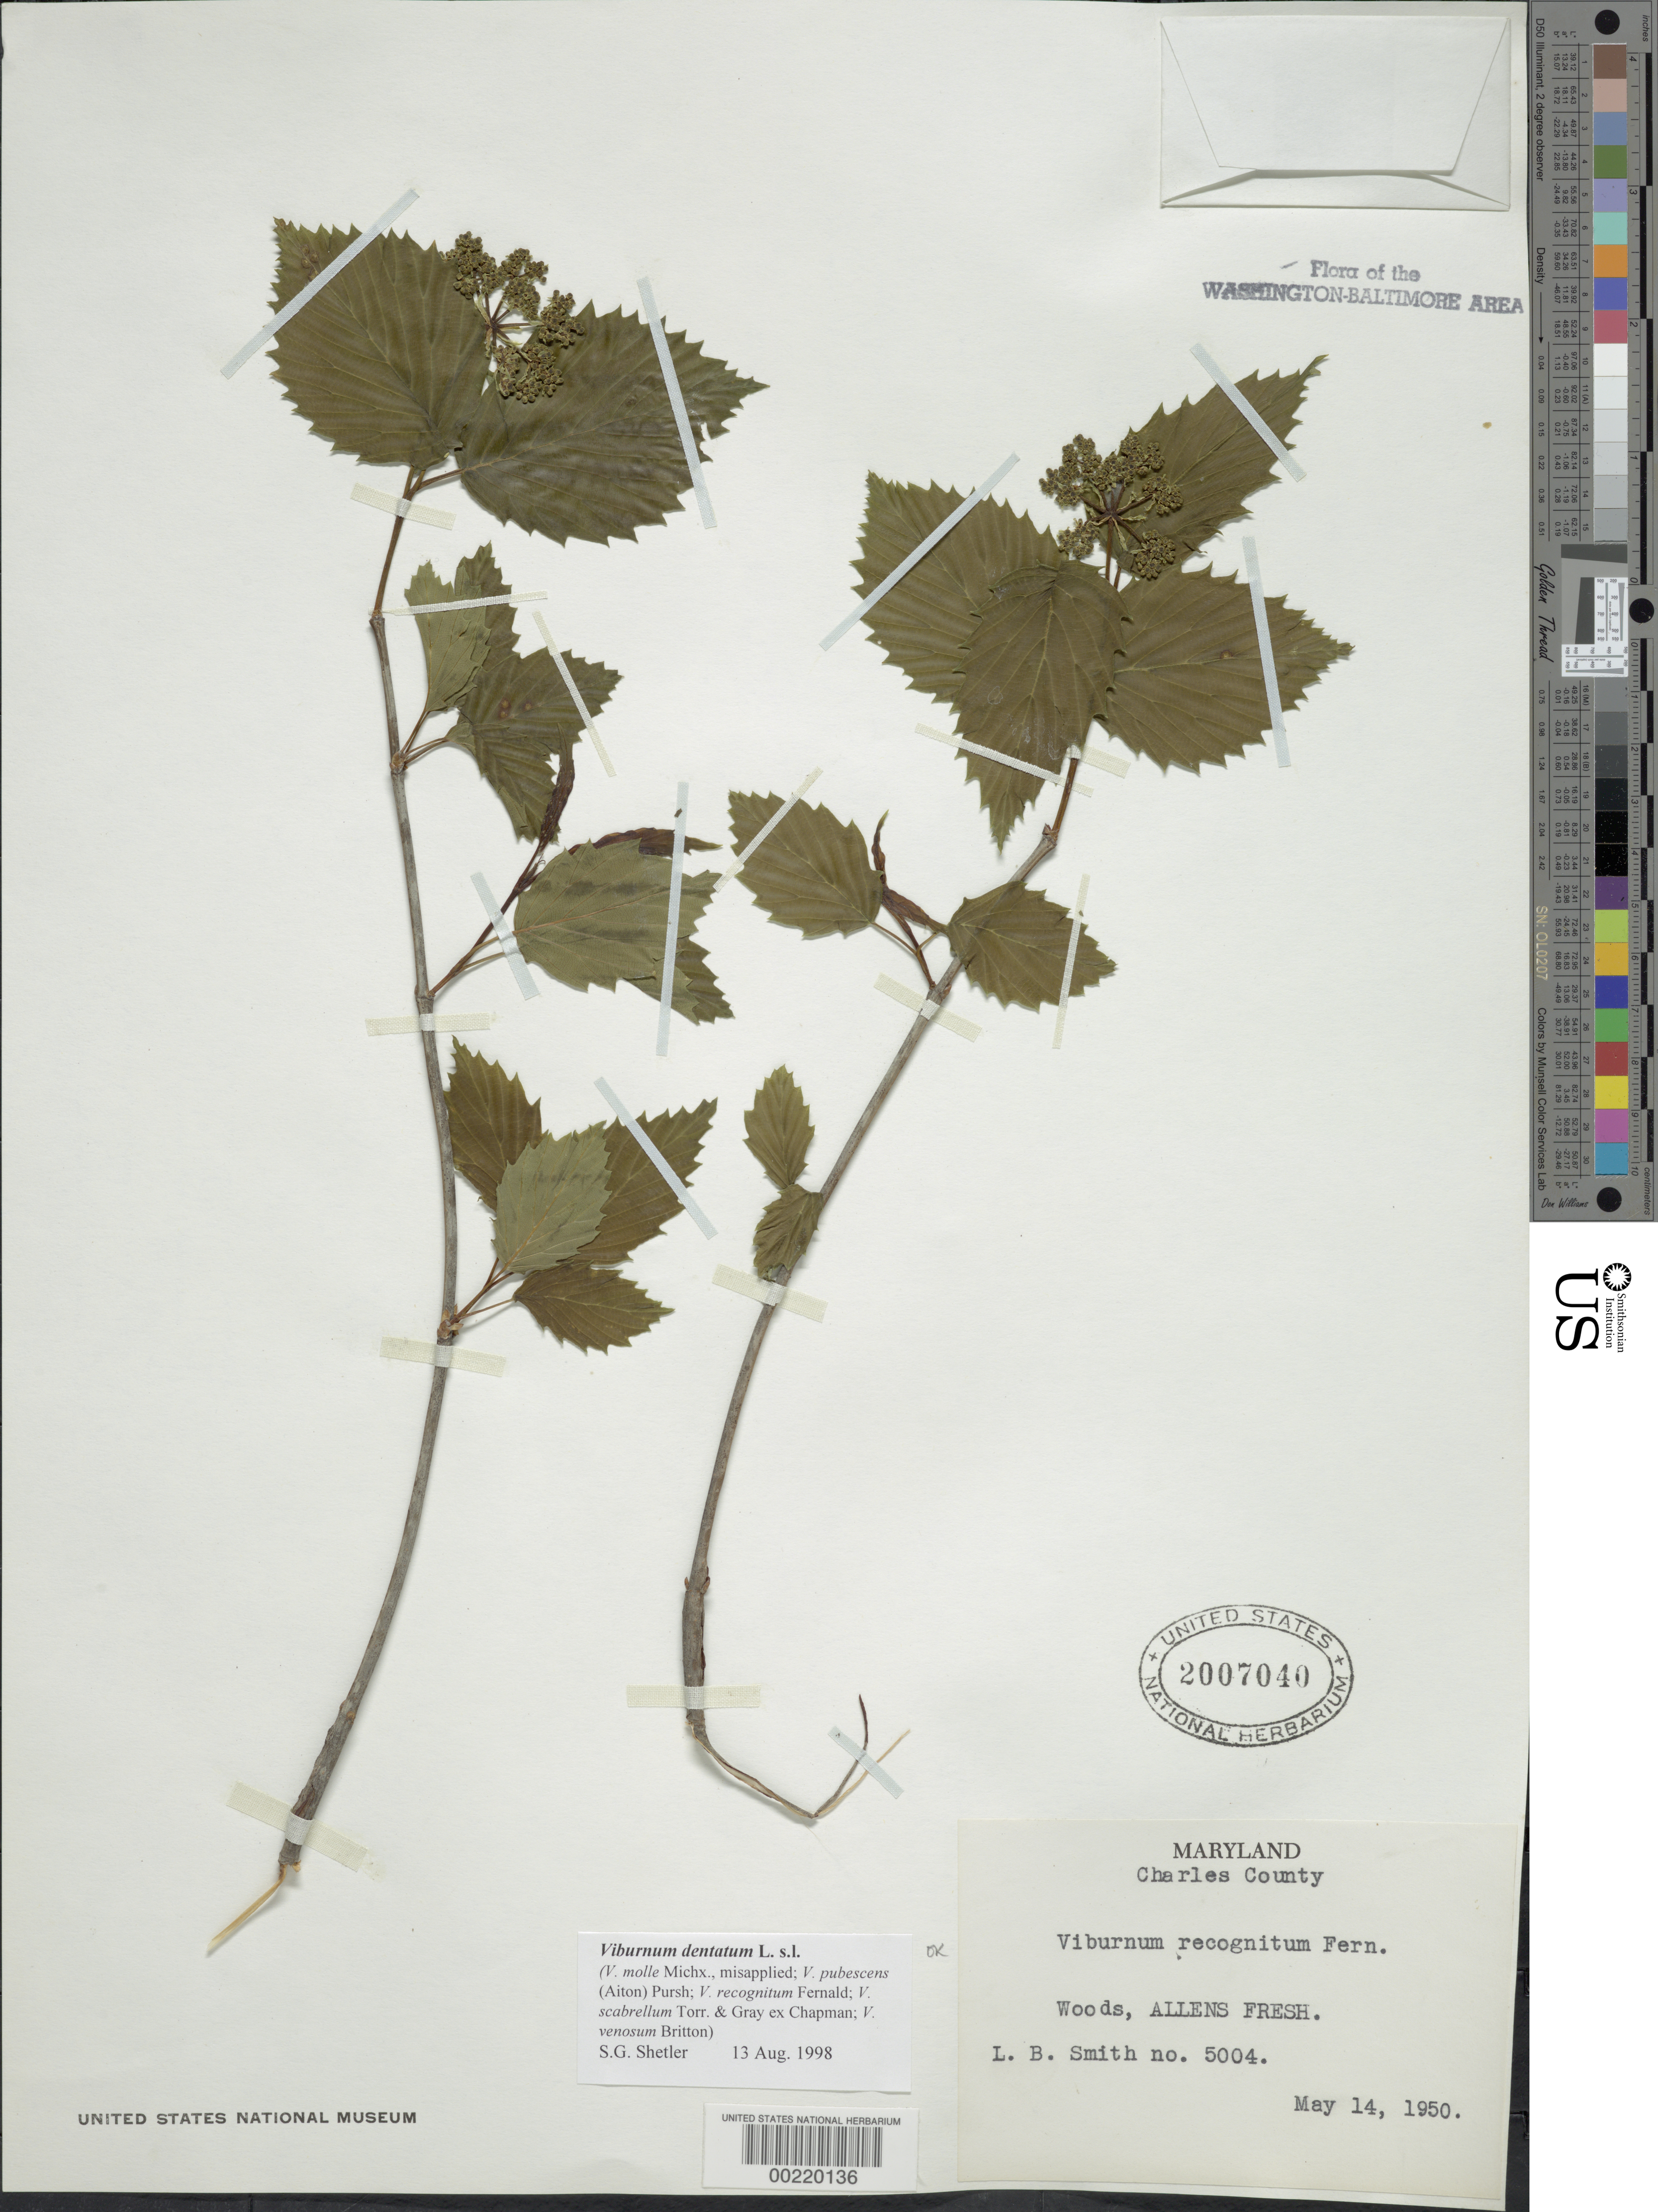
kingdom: Plantae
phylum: Tracheophyta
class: Magnoliopsida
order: Dipsacales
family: Viburnaceae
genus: Viburnum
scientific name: Viburnum dentatum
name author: L.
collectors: L. Smith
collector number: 5004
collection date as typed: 14 May 1950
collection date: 1950-05-14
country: United States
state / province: Maryland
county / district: Charles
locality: Allens Fresh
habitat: Woods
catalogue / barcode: US 2007040